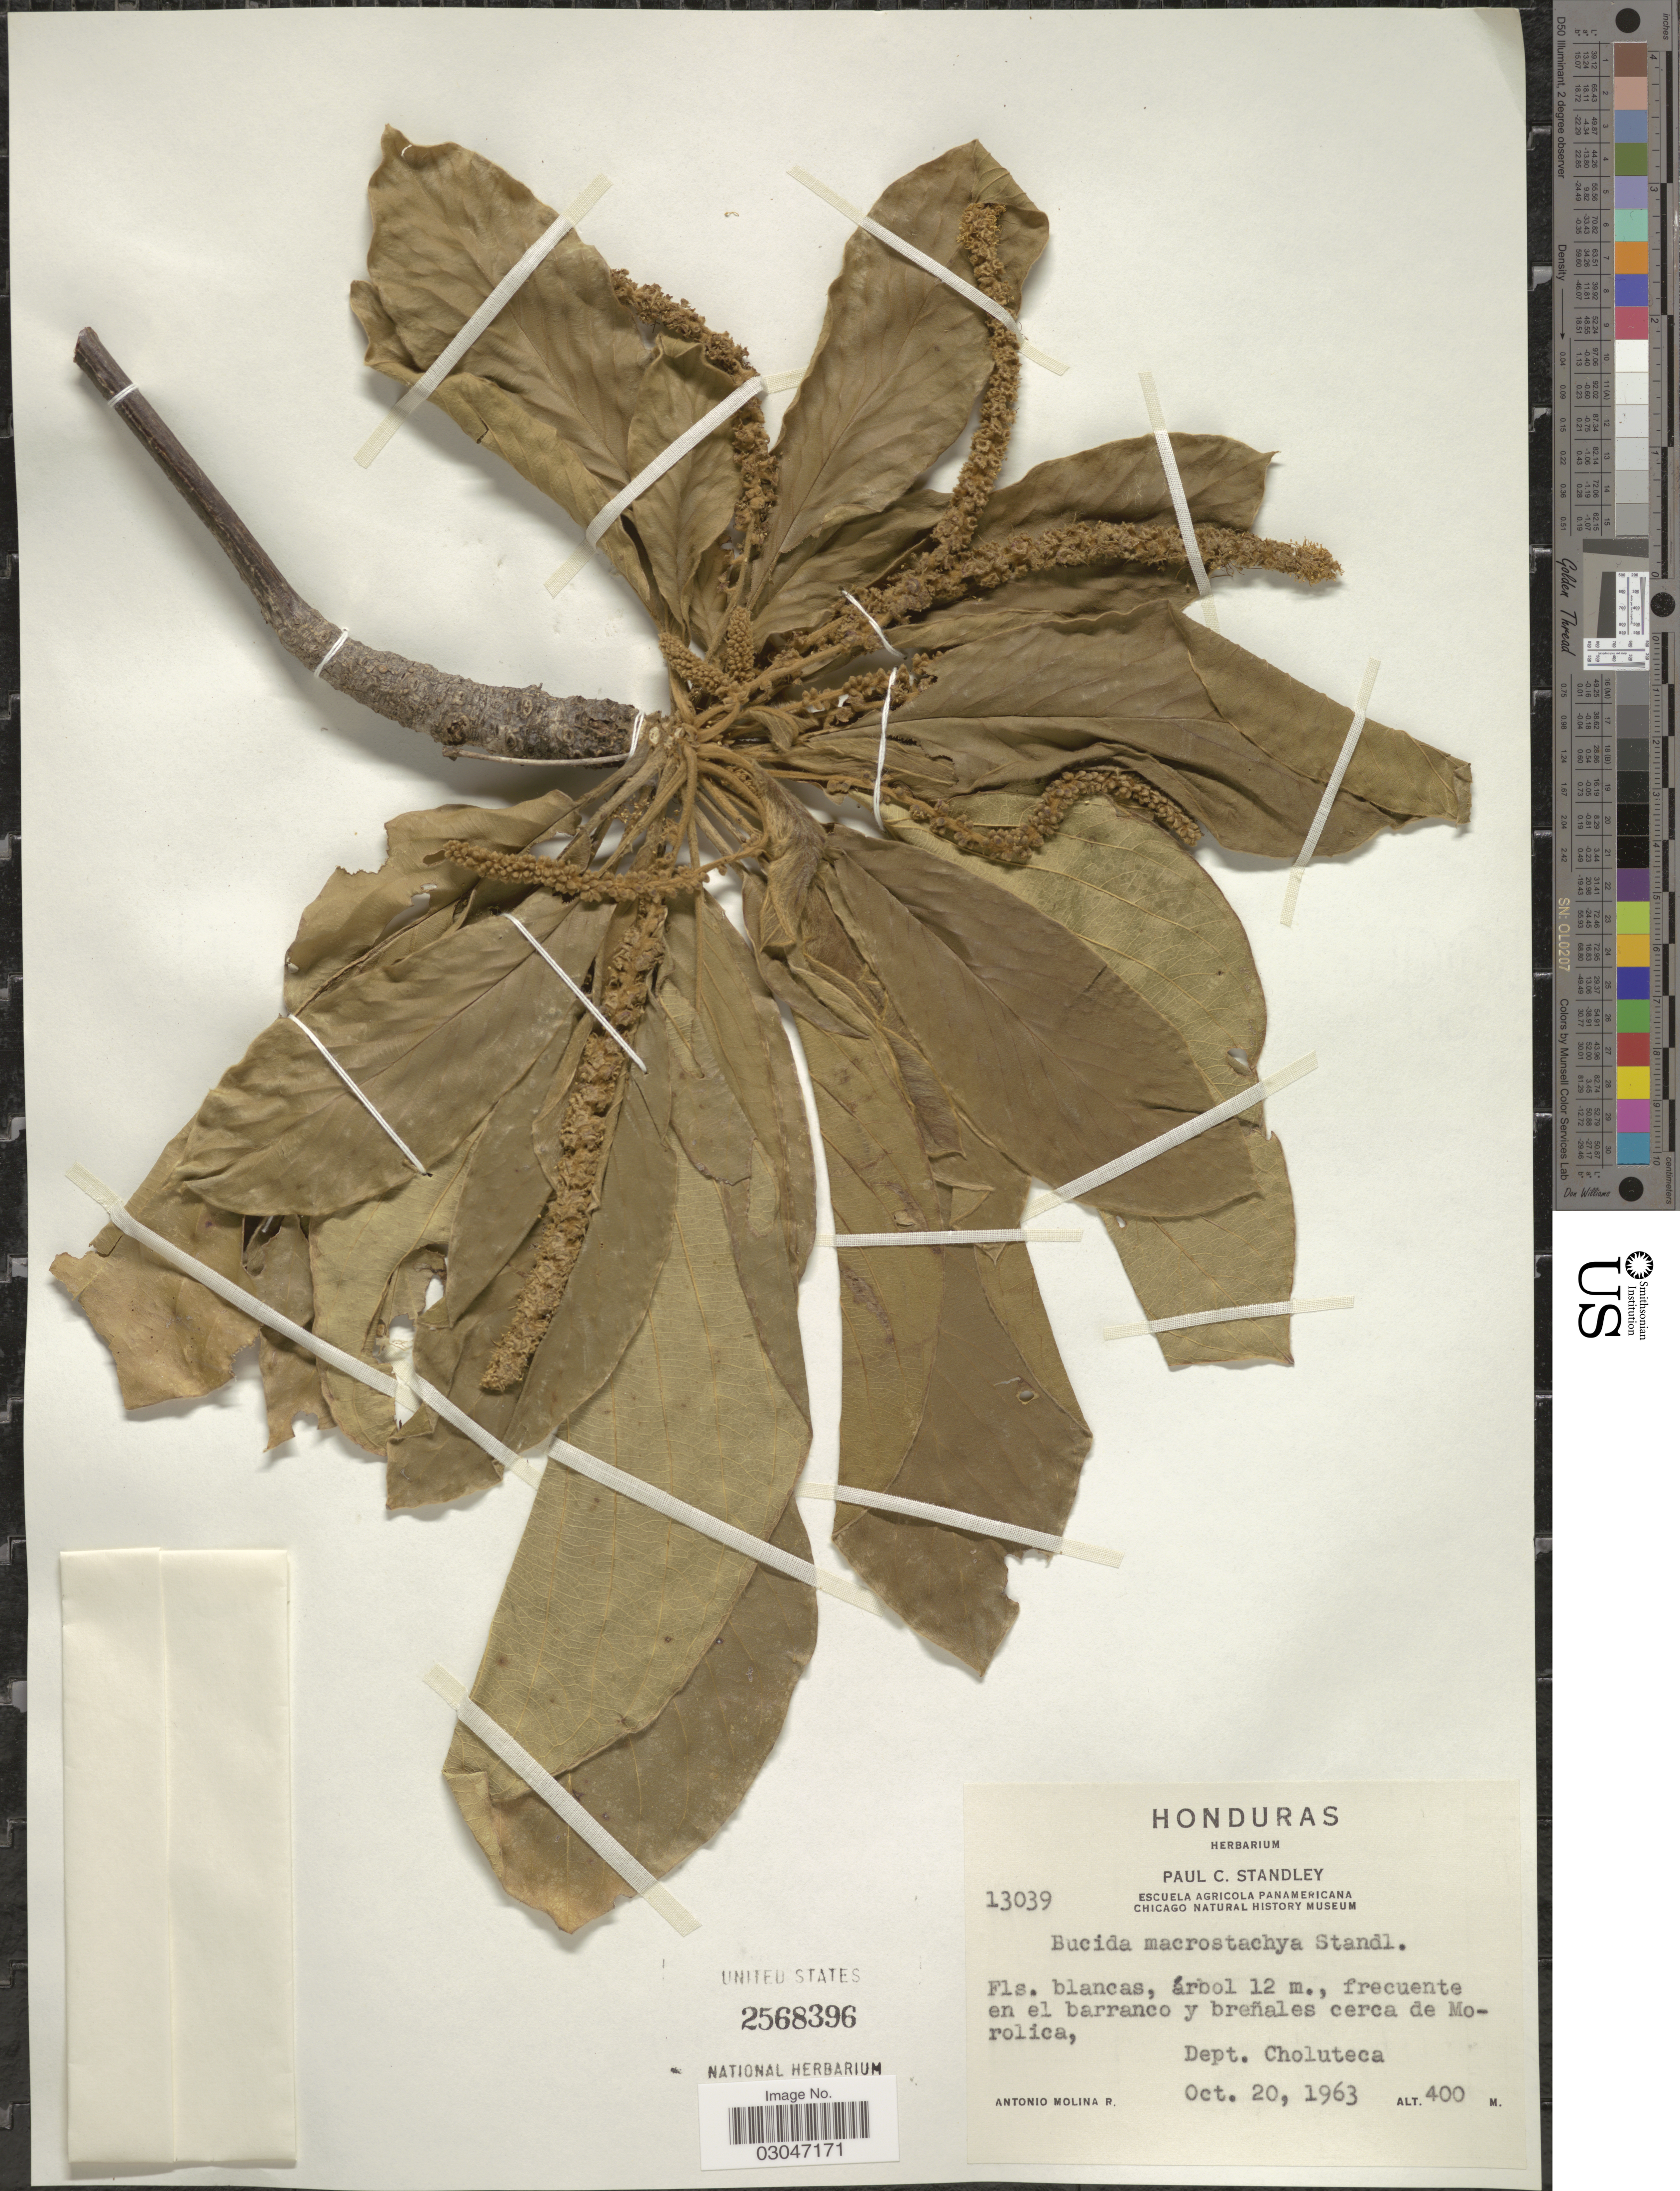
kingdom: Plantae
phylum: Tracheophyta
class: Magnoliopsida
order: Myrtales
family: Combretaceae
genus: Terminalia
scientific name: Terminalia macrostachya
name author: (Standl.) Alwan & Stace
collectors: A. Molina R.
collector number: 13039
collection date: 1963-10-20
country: Honduras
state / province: Choluteca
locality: Frecuente en el barranco y breñales cerca de Morolica, Dept. Choluteca.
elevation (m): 400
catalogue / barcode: US 2568396